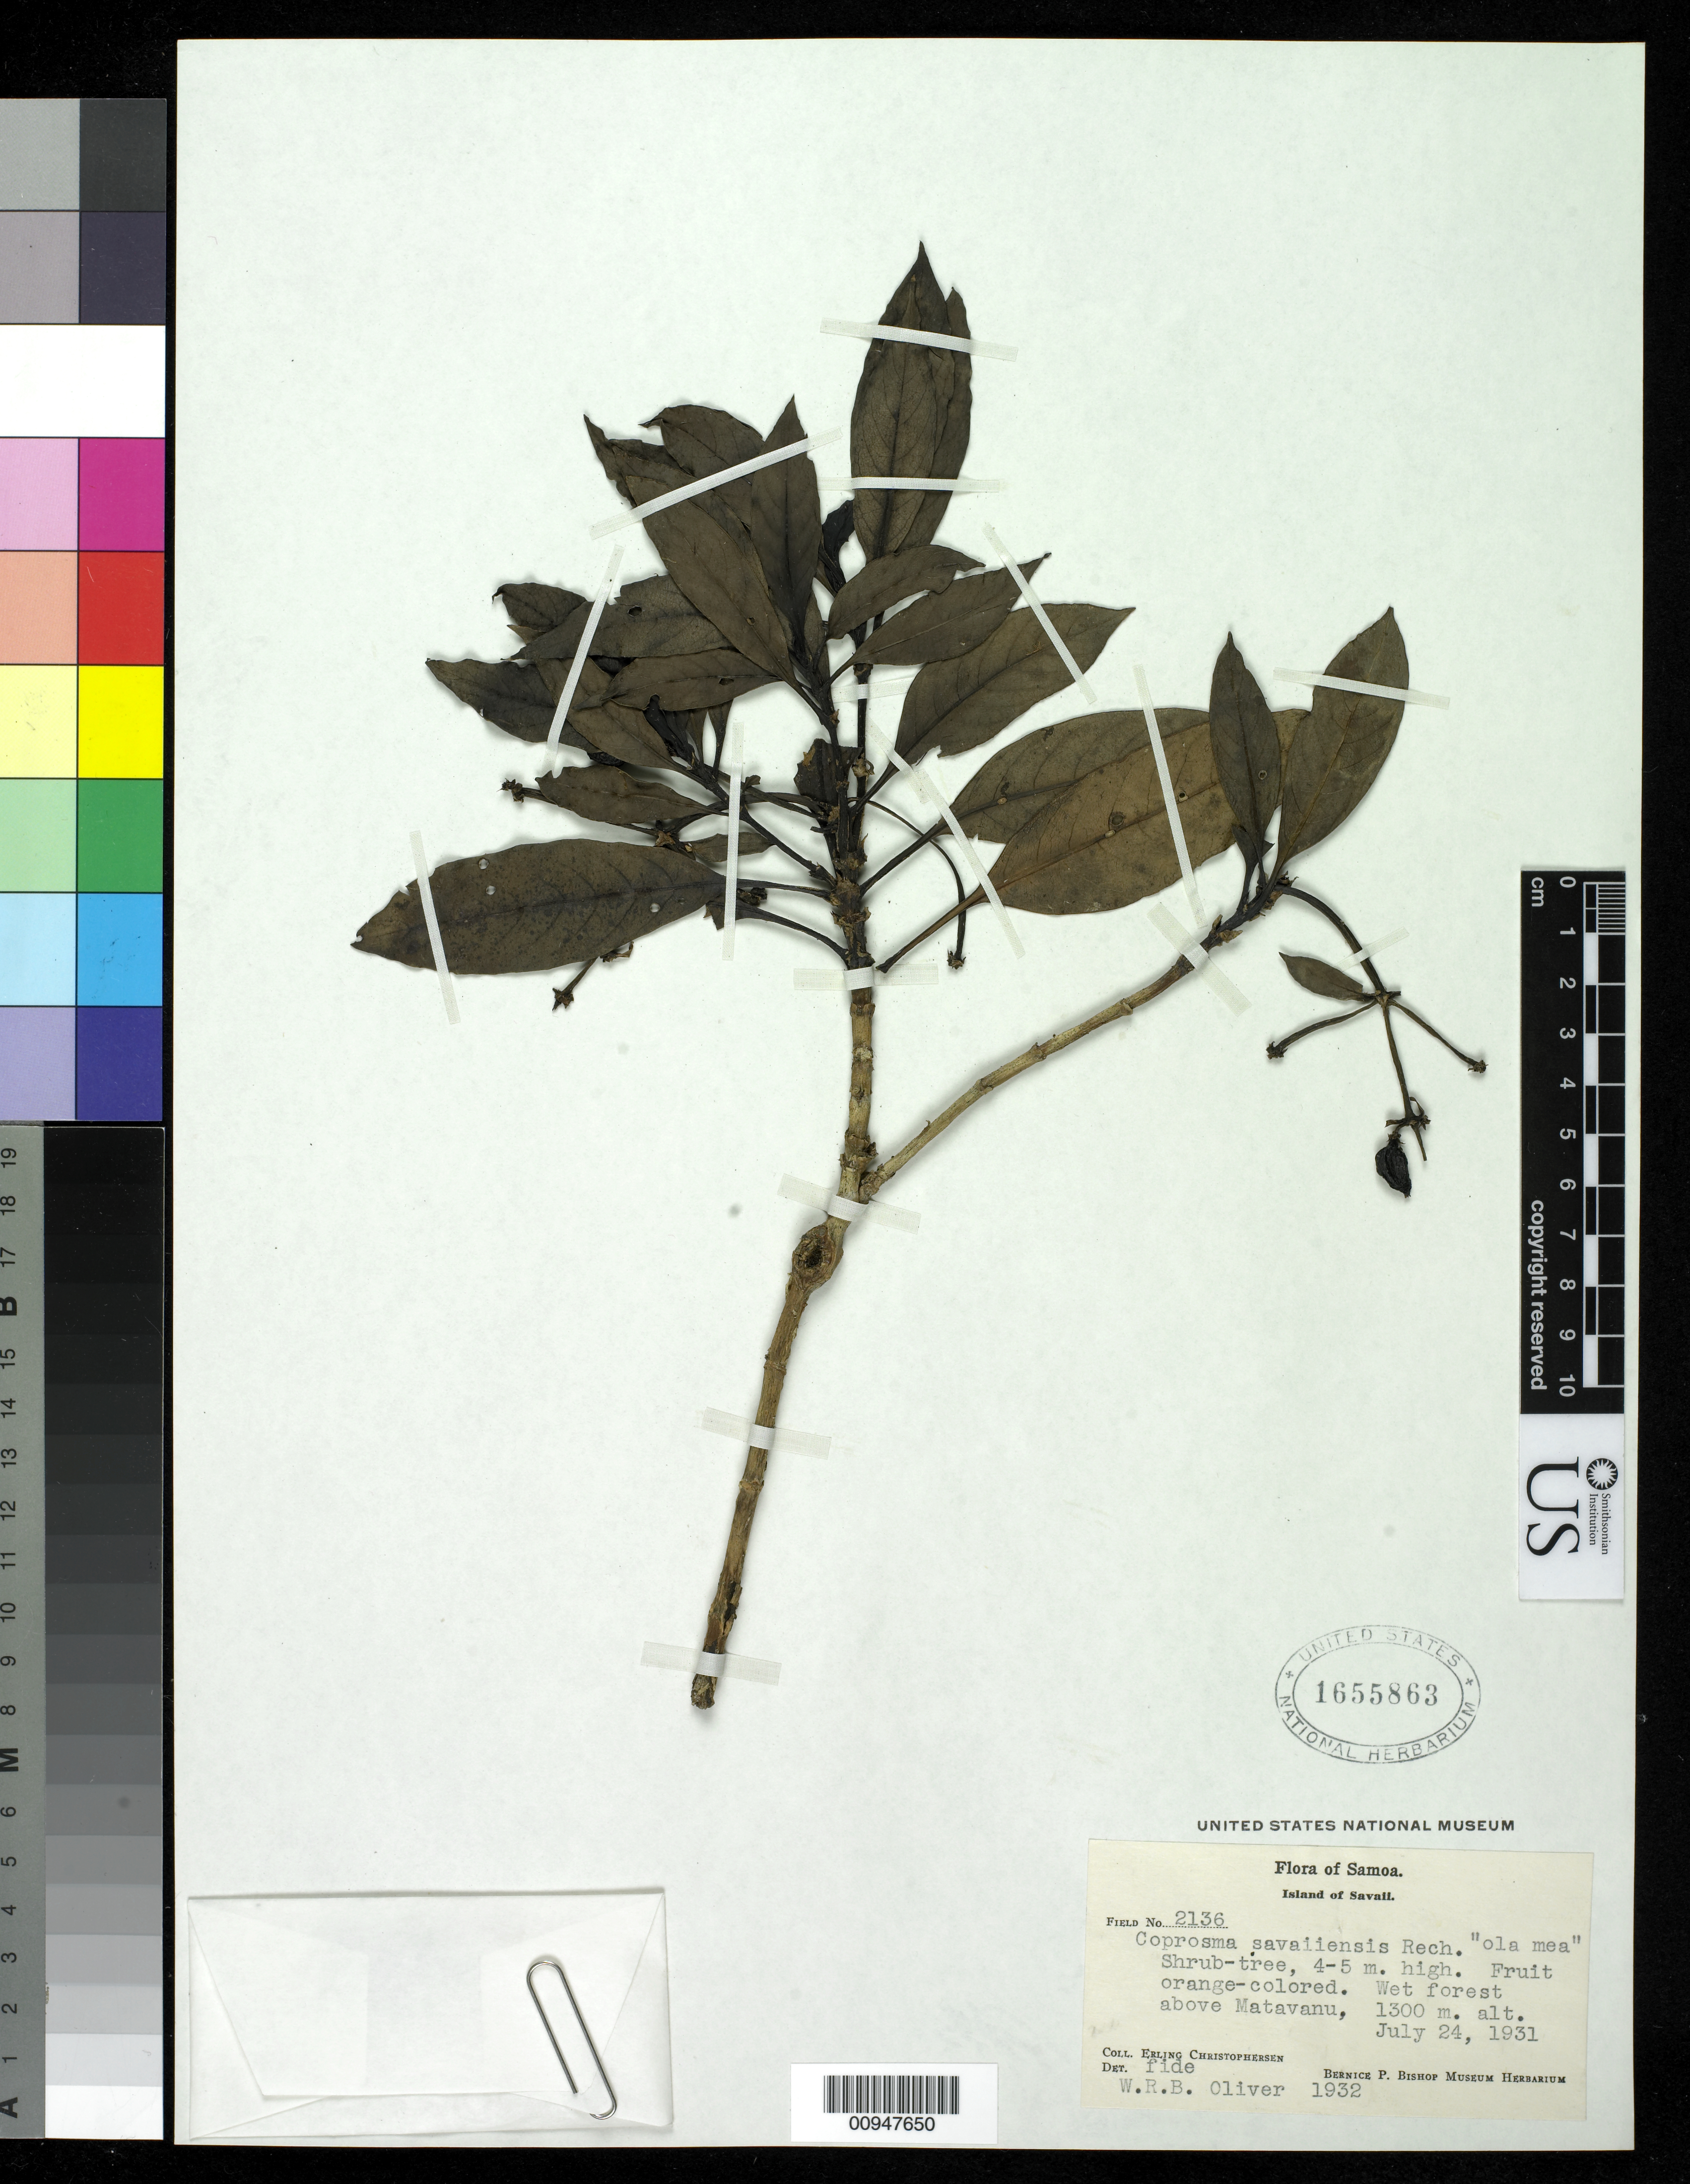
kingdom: Plantae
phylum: Tracheophyta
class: Magnoliopsida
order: Gentianales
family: Rubiaceae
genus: Coprosma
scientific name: Coprosma savaiiensis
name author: Rech.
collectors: E. Christophersen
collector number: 2136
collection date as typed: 25 Jul 1931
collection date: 1931-07-25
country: Samoa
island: Savai'i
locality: wet forest above Matavanu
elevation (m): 1300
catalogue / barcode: US 1655863